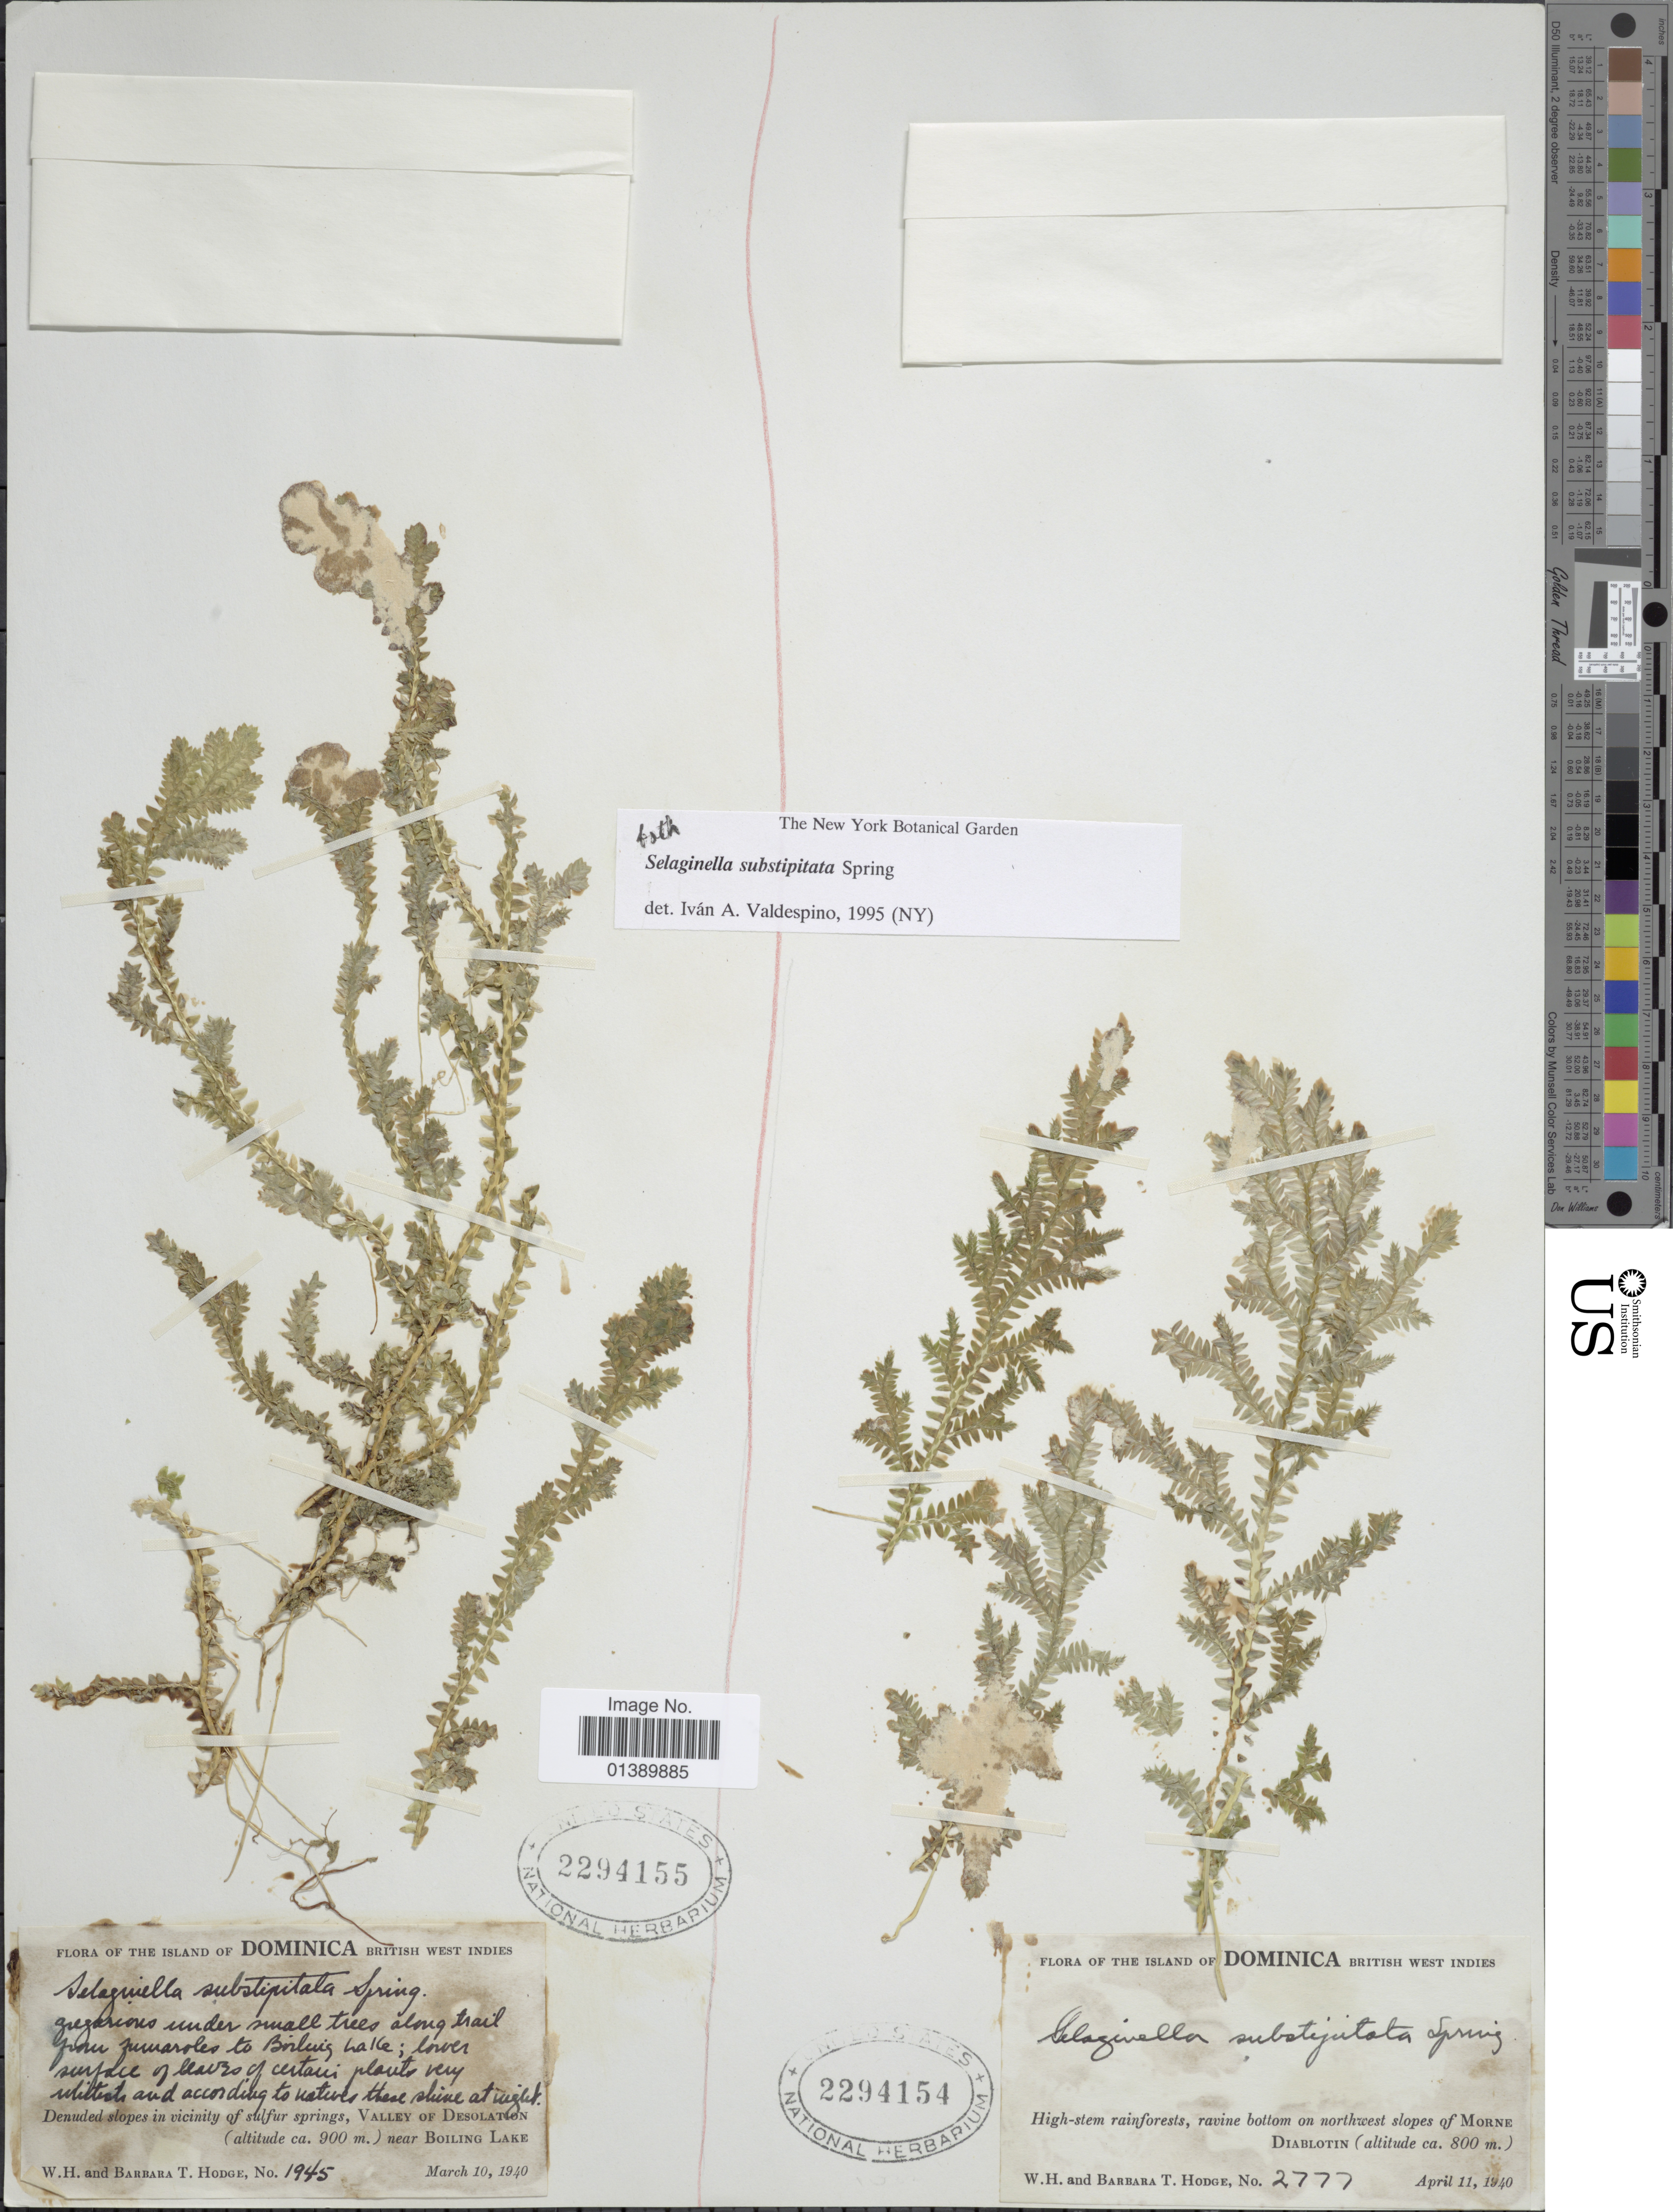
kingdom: Plantae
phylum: Tracheophyta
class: Lycopodiopsida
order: Selaginellales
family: Selaginellaceae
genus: Selaginella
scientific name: Selaginella substipitata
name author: Spring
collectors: W. Hodge & B. Hodge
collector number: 2777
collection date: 1940-04-11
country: Dominica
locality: The Island of Dominica British West Indies, High-stem rainforests, ravine bottom on northwest slopes of Morne Diablotin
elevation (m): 800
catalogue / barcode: US 2294154-2